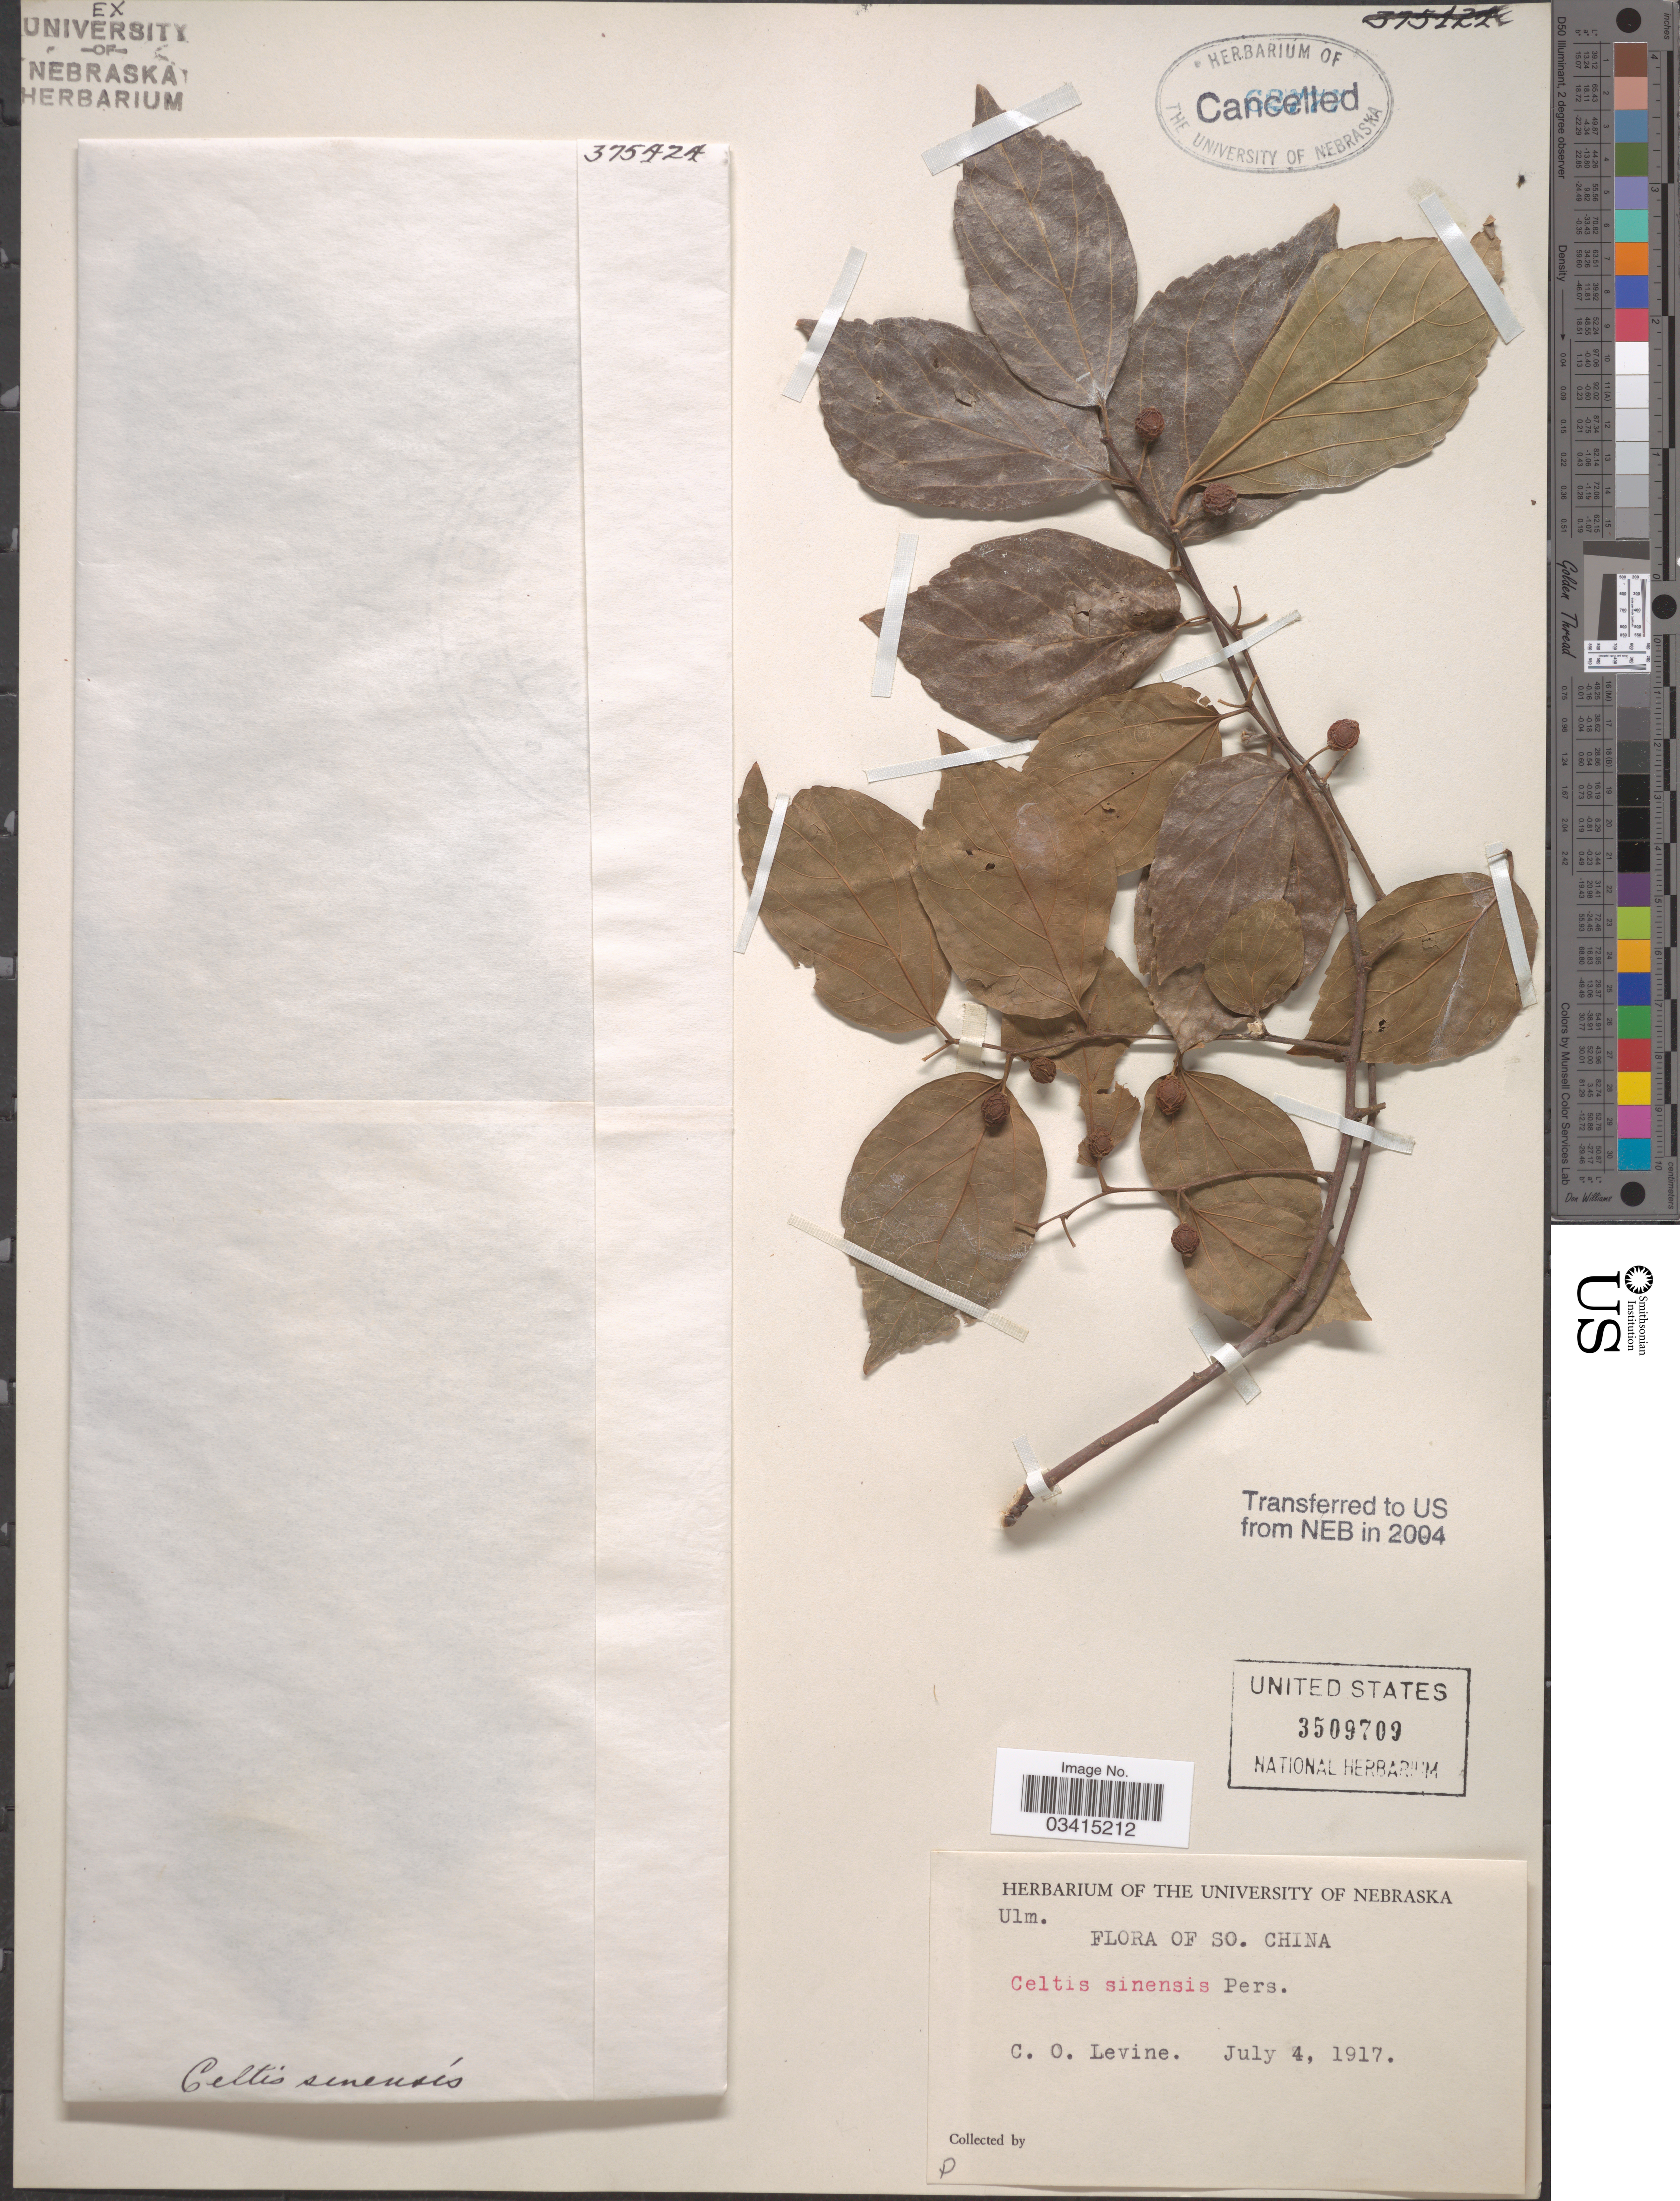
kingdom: Plantae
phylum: Tracheophyta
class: Magnoliopsida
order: Rosales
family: Cannabaceae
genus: Celtis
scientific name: Celtis sinensis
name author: Pers.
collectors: C. O. Levine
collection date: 1917-07-04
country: China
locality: So. China.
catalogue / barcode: US 3509709